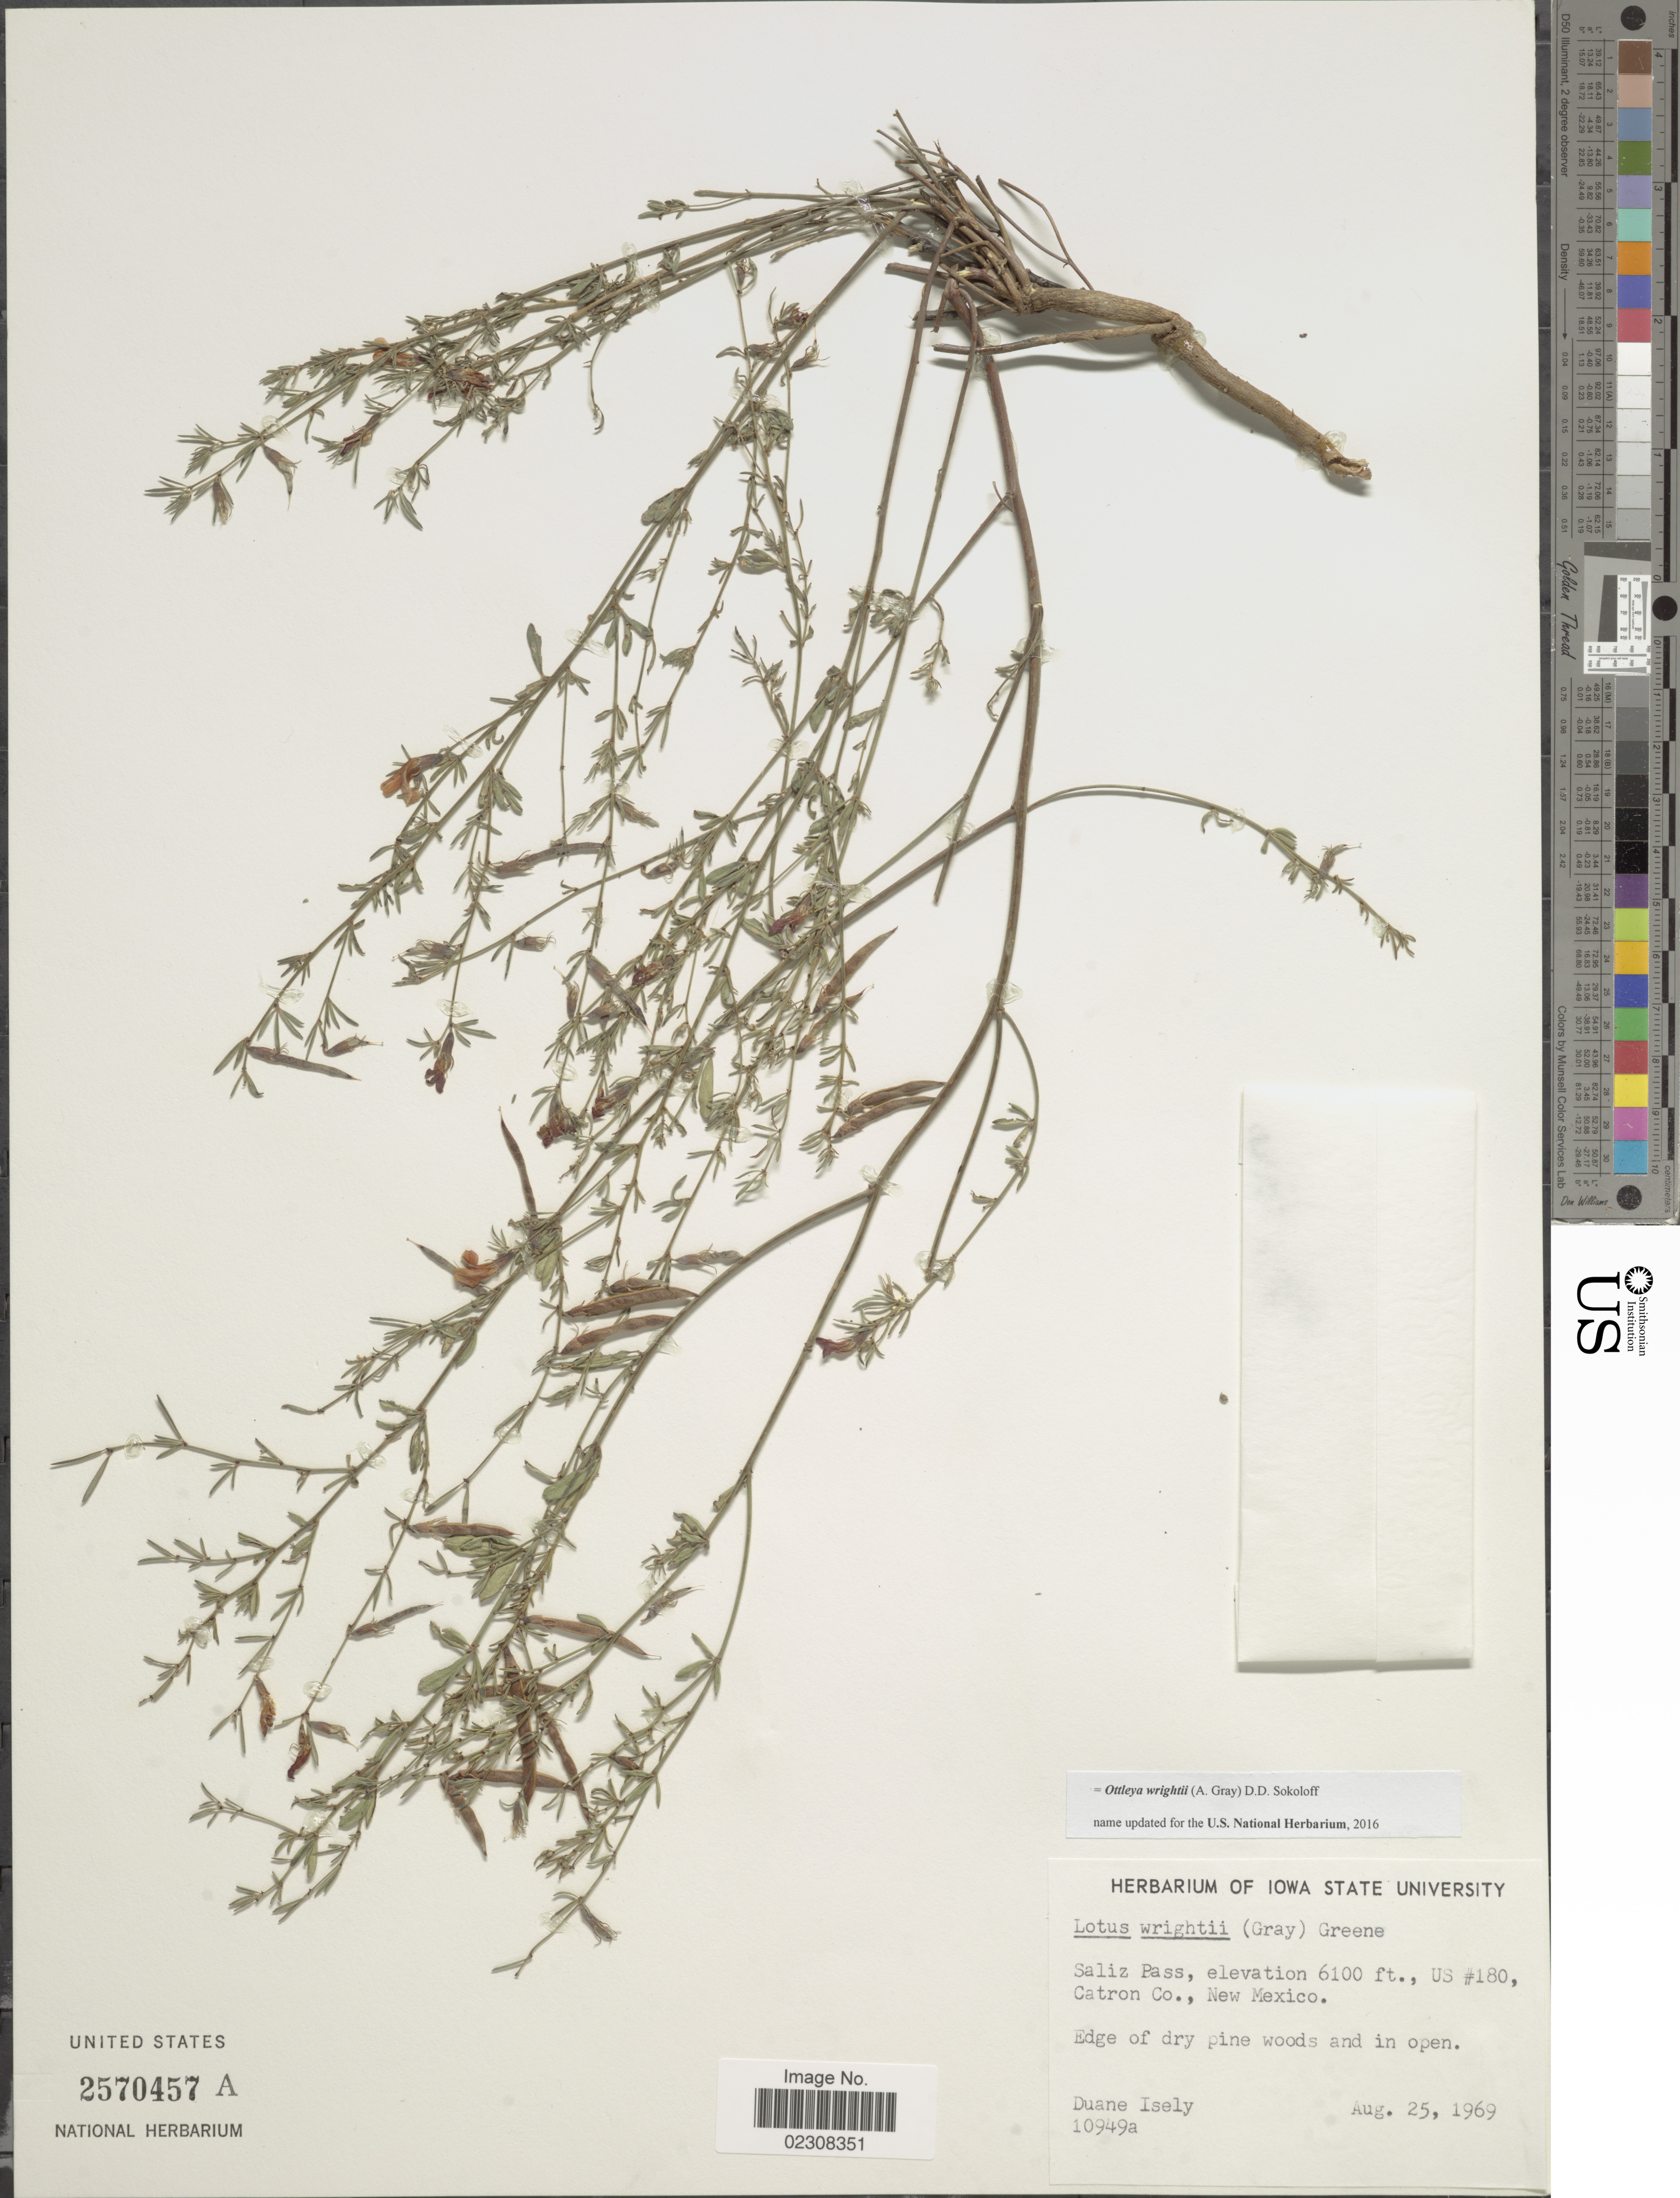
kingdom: Plantae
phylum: Tracheophyta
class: Magnoliopsida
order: Fabales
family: Fabaceae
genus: Ottleya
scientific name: Ottleya wrightii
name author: (A. Gray) D.D. Sokoloff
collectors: D. Isely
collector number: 10949a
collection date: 1969-08-25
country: United States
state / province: New Mexico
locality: Saliz Pass., US #180, Catron Co, Edge of dry pine woods and in open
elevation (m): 1859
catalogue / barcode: US 2570457A